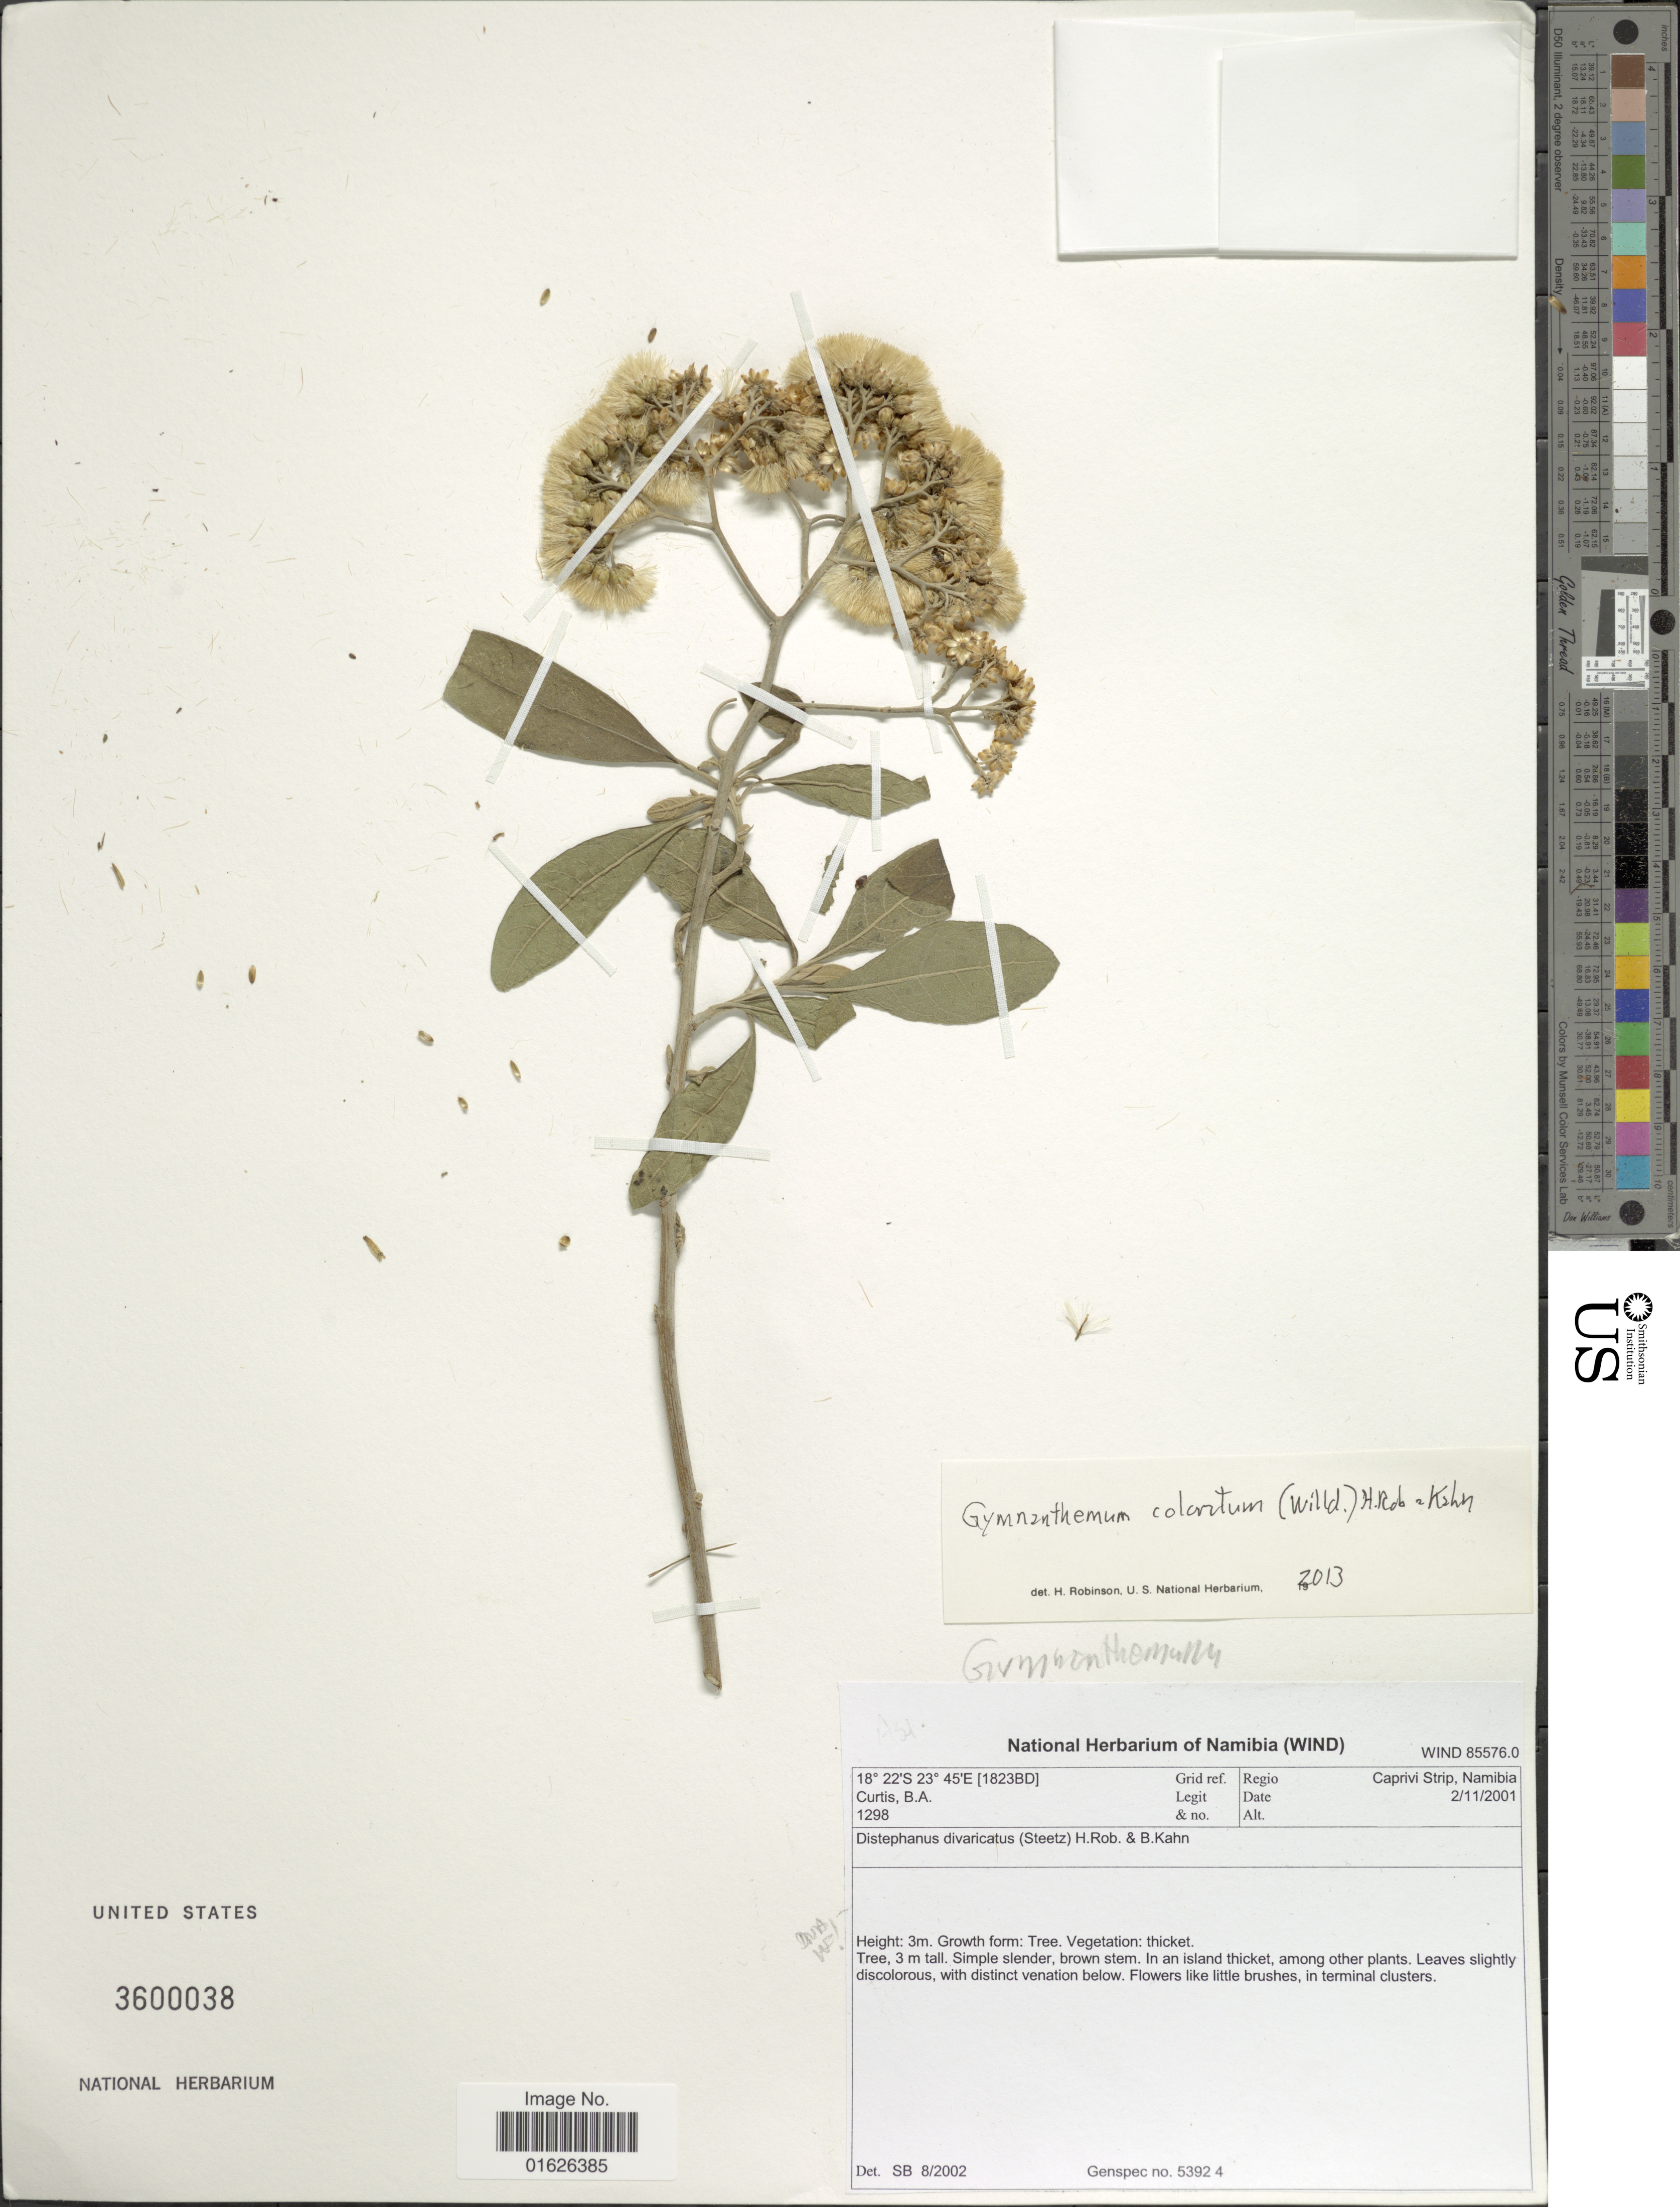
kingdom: Plantae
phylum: Tracheophyta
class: Magnoliopsida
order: Asterales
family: Asteraceae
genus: Gymnanthemum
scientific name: Gymnanthemum coloratum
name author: (Willd.) H. Rob. & B. Kahn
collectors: B. A. Curtis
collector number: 1298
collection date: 2001-02-11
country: Namibia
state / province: Caprivi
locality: Caprivi Strip, In an island thicket, among other plants.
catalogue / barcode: US 3600038